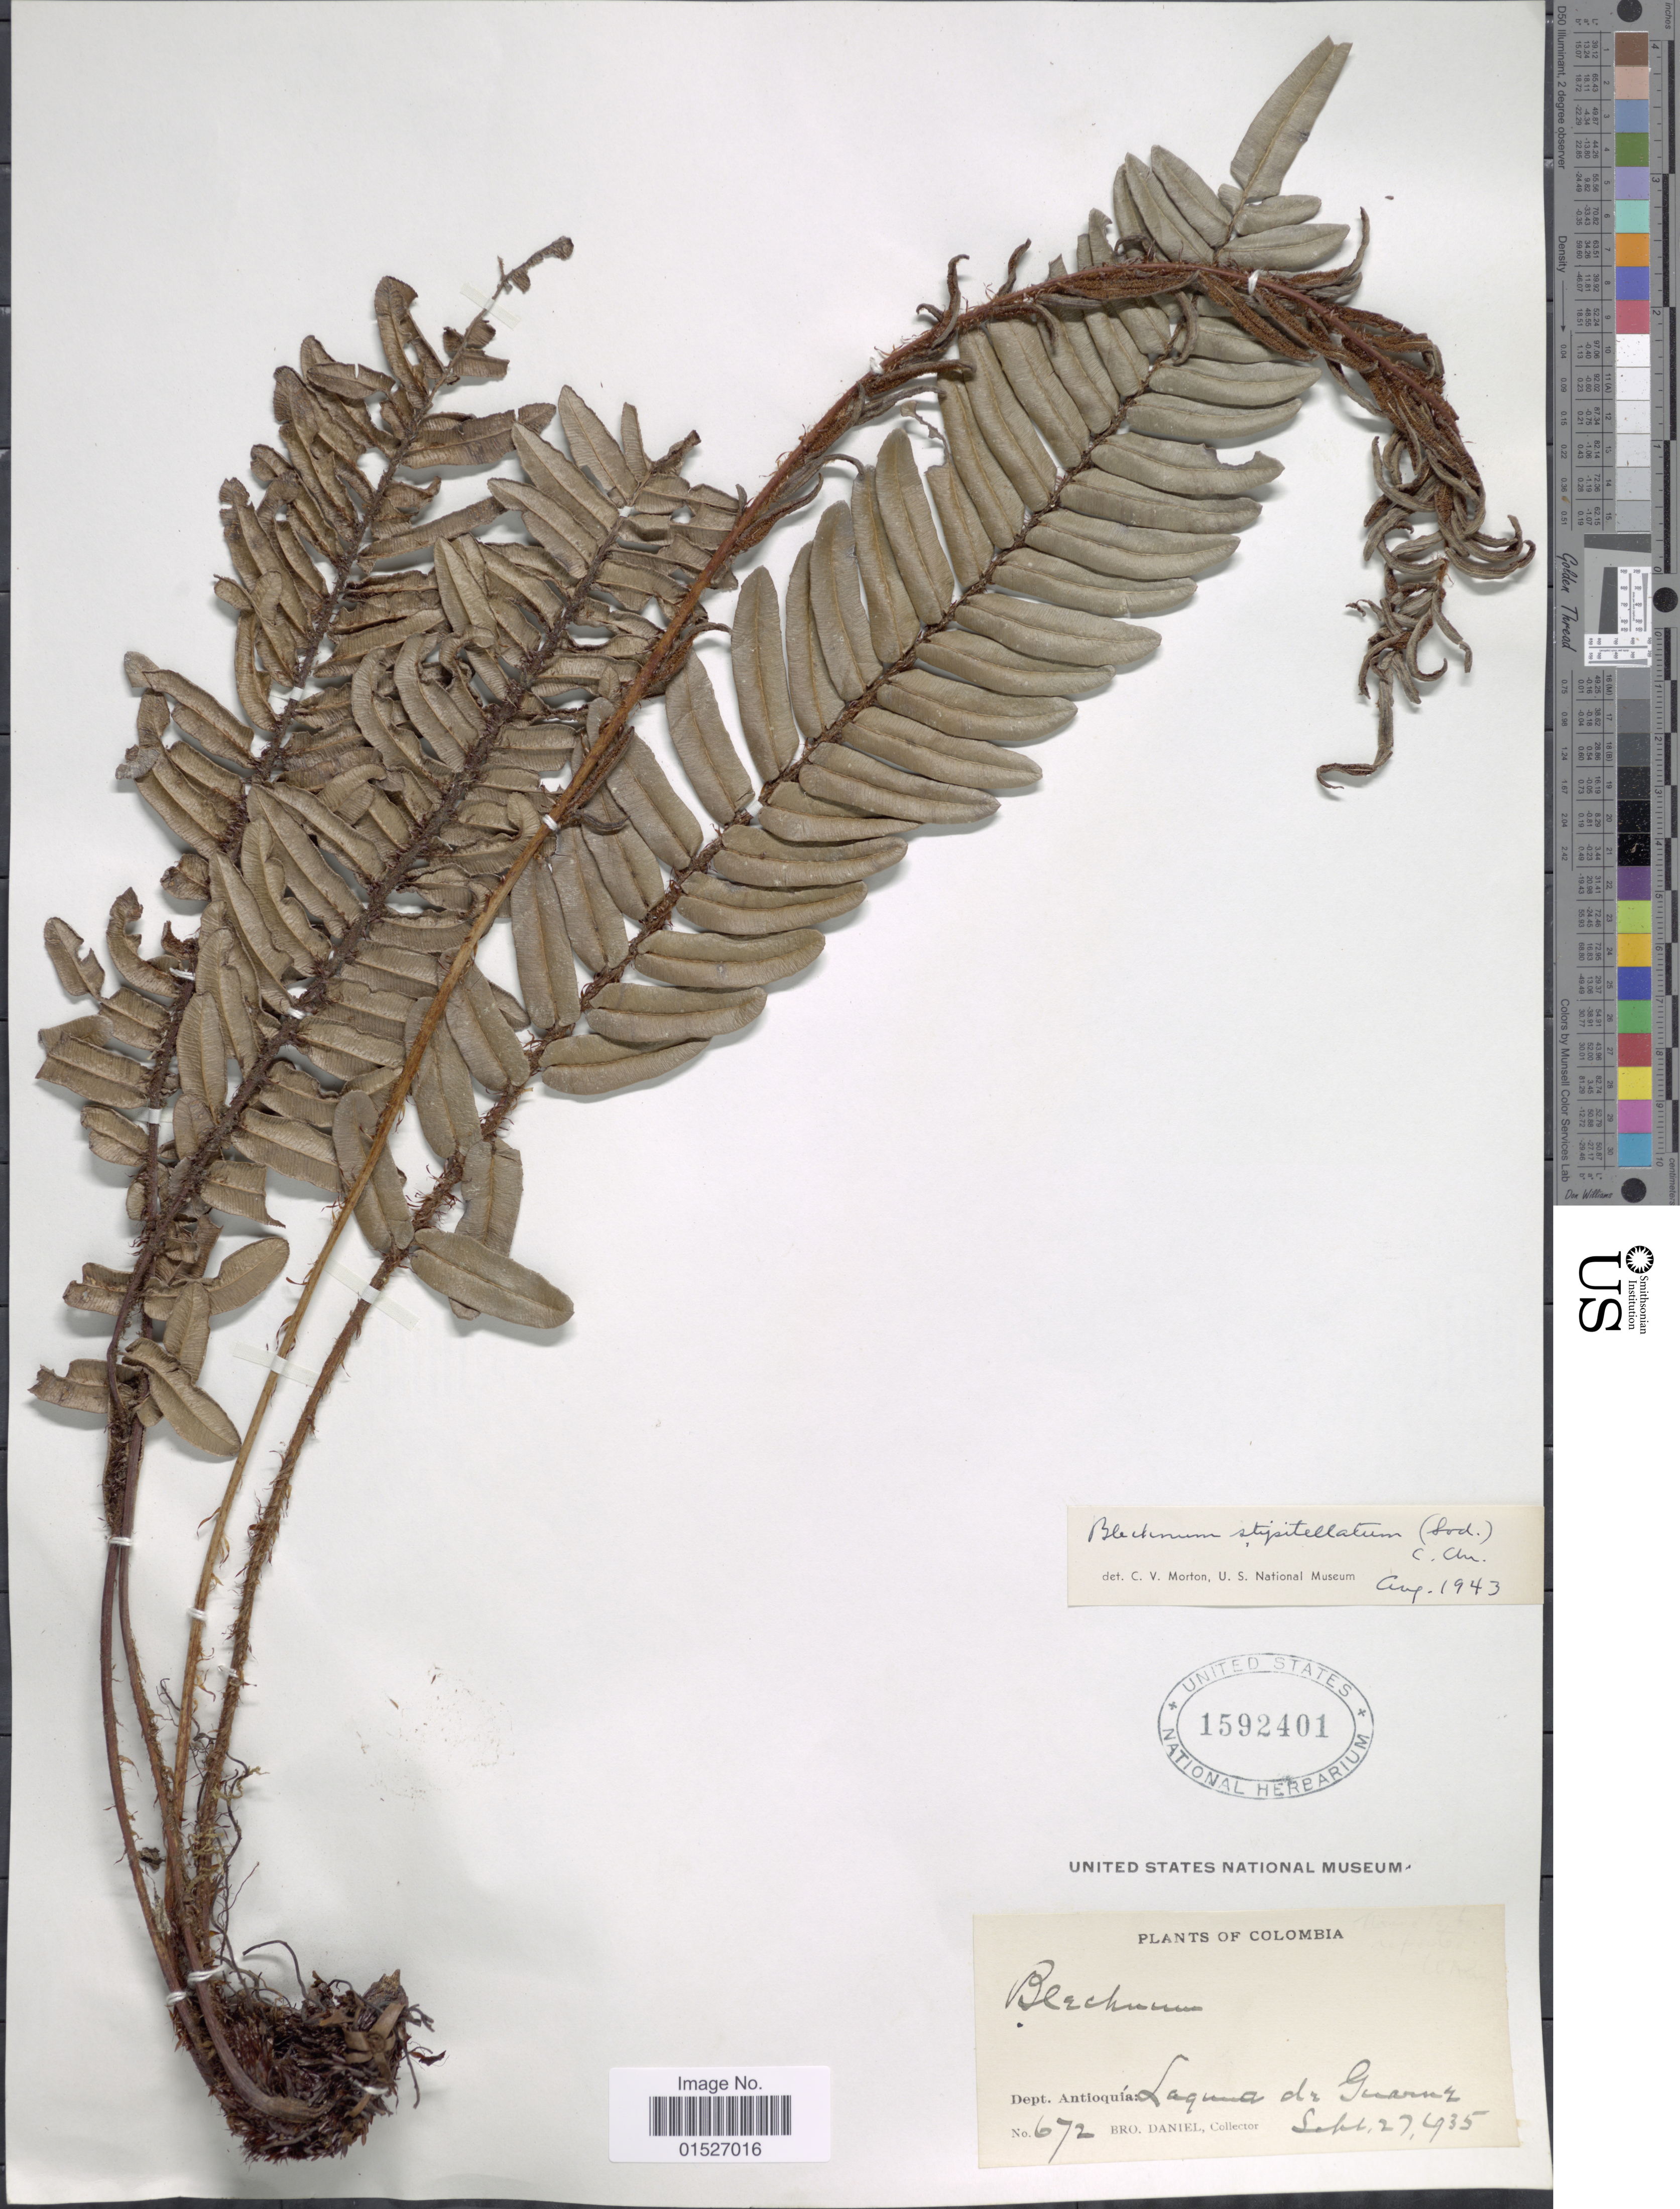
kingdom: Plantae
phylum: Tracheophyta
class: Polypodiopsida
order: Polypodiales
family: Blechnaceae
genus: Blechnum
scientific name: Blechnum stipitellatum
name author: (Sodiro) C. Chr.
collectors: Bro. Daniel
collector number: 672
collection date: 1935-09-27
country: Colombia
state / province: Antioquia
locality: Dept. Antioquia: Laguna de Guarne.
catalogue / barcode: US 1592401